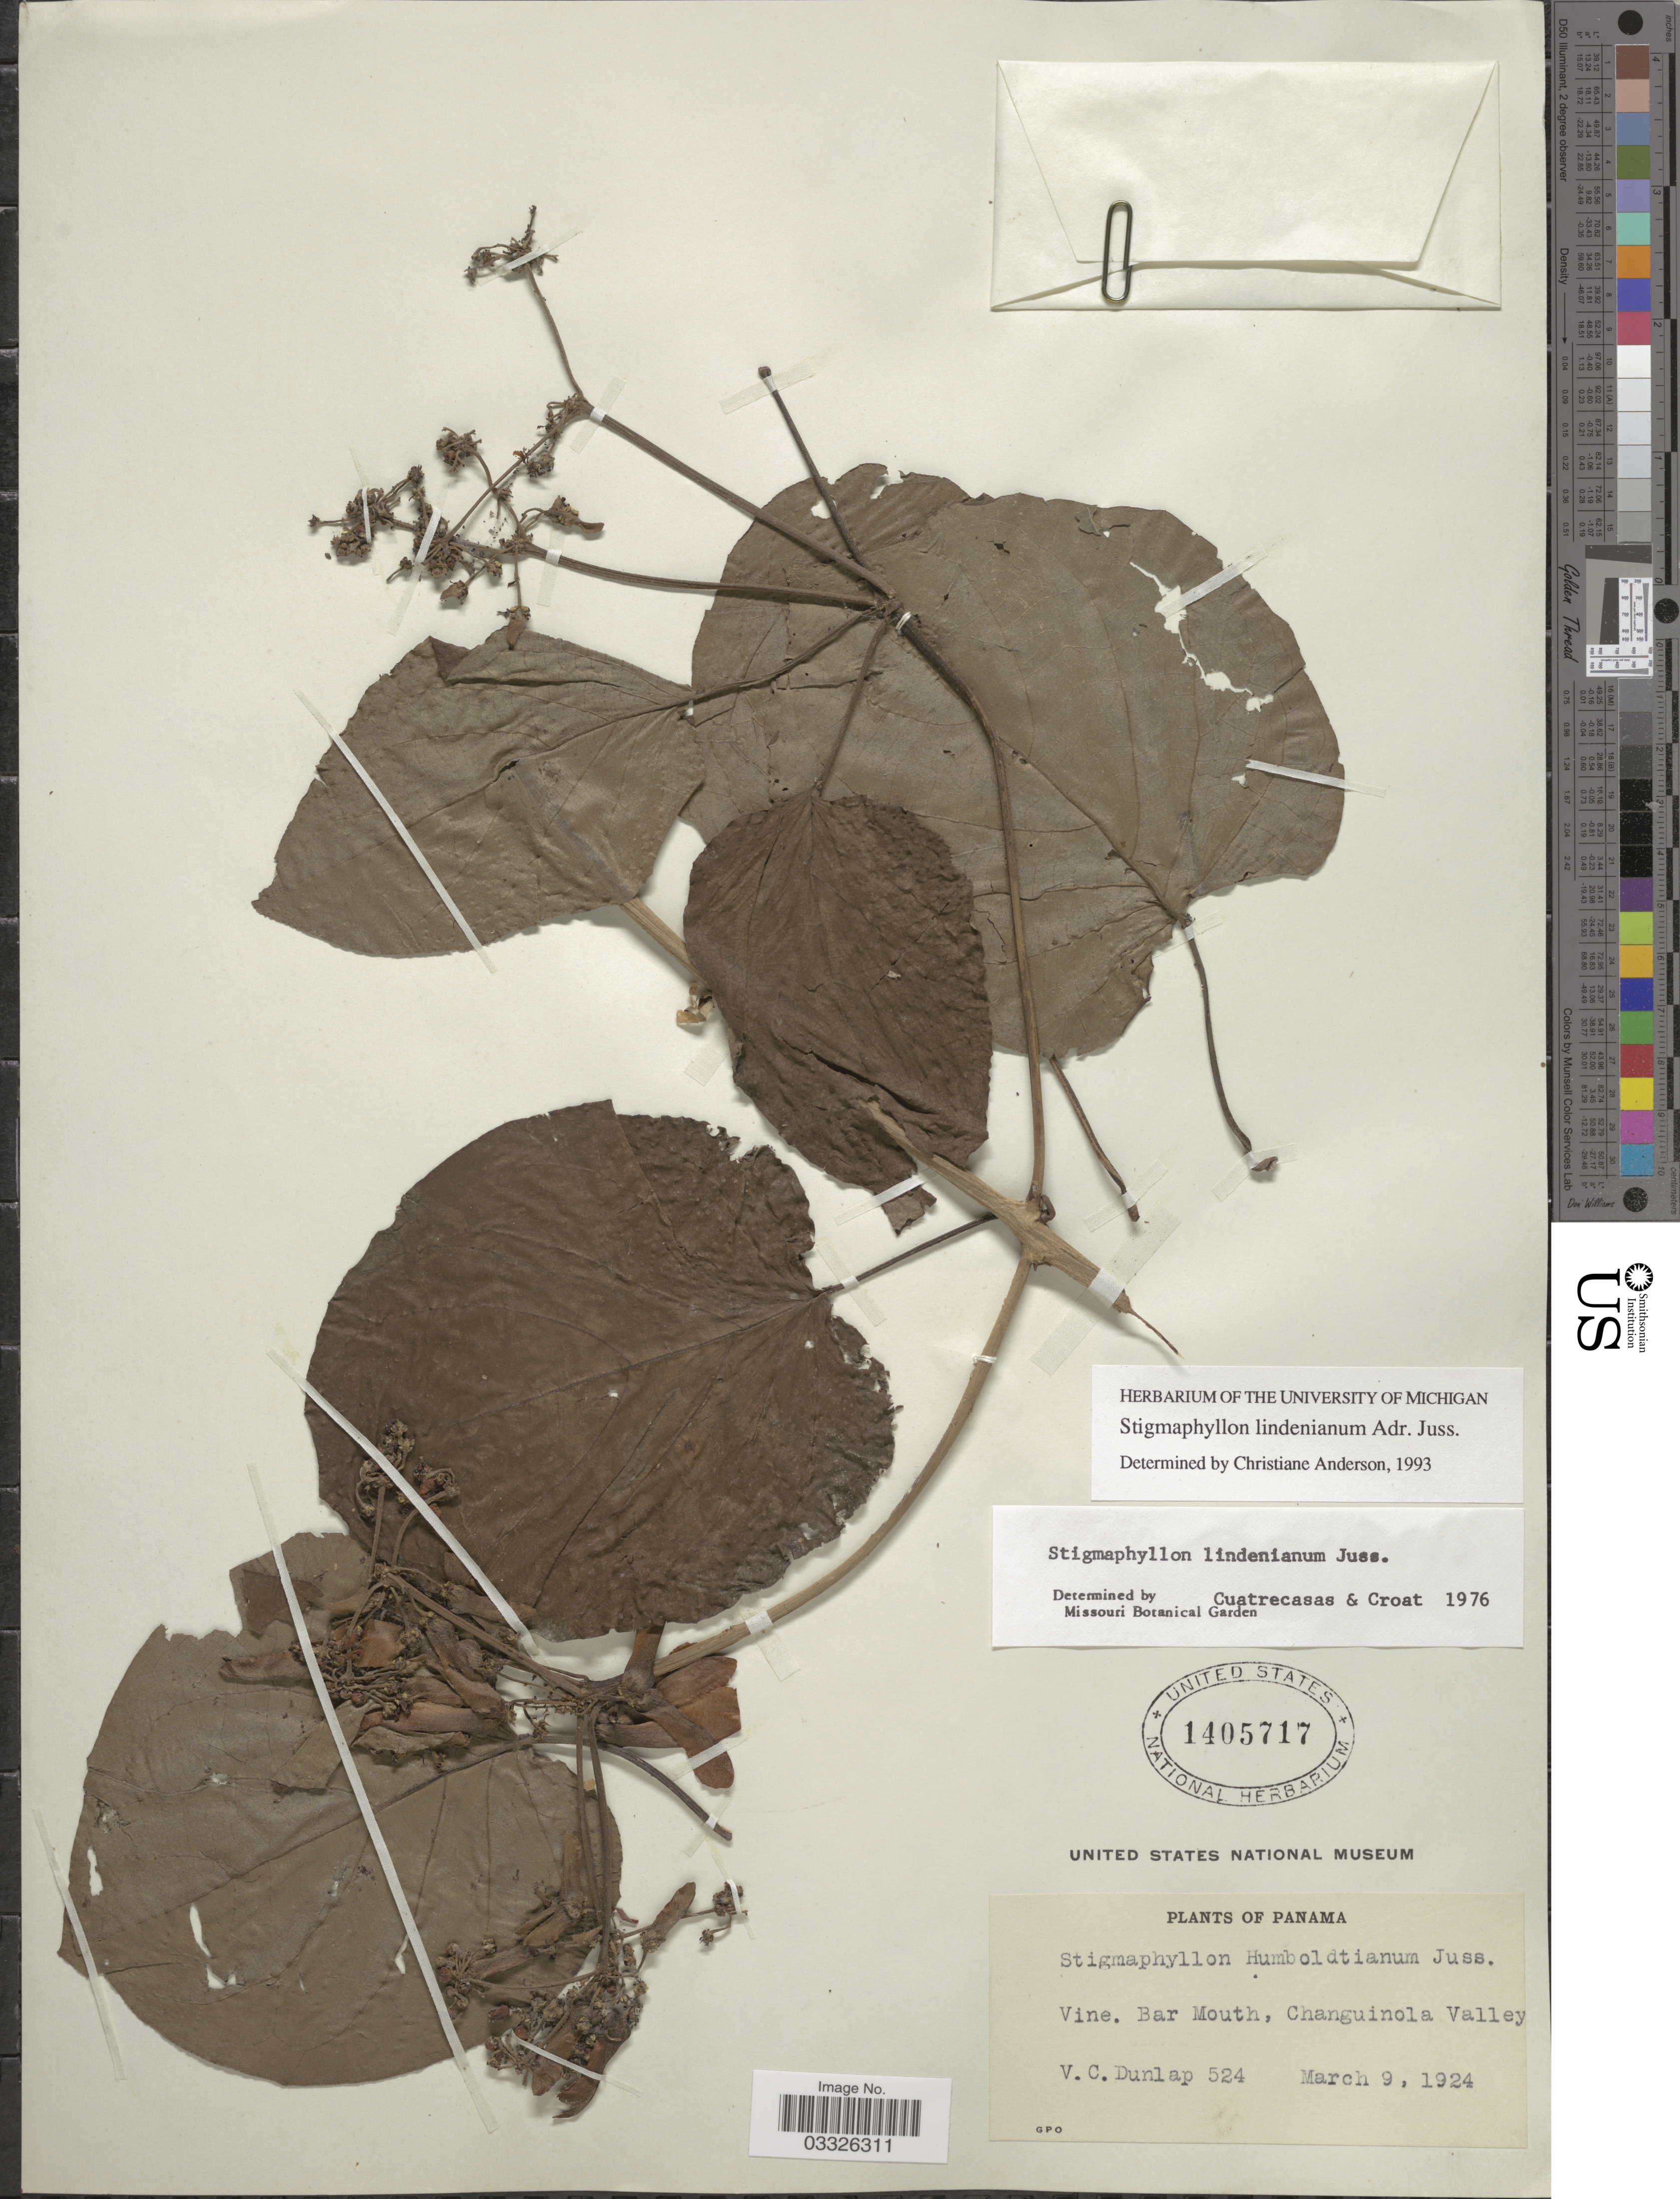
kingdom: Plantae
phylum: Tracheophyta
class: Magnoliopsida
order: Malpighiales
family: Malpighiaceae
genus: Stigmaphyllon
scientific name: Stigmaphyllon lindenianum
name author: A. Juss.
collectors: V. C. Dunlap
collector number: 524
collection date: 1924-03-09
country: Panama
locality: Bar Mouth, Changuinola Valley.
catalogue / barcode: US 1405717